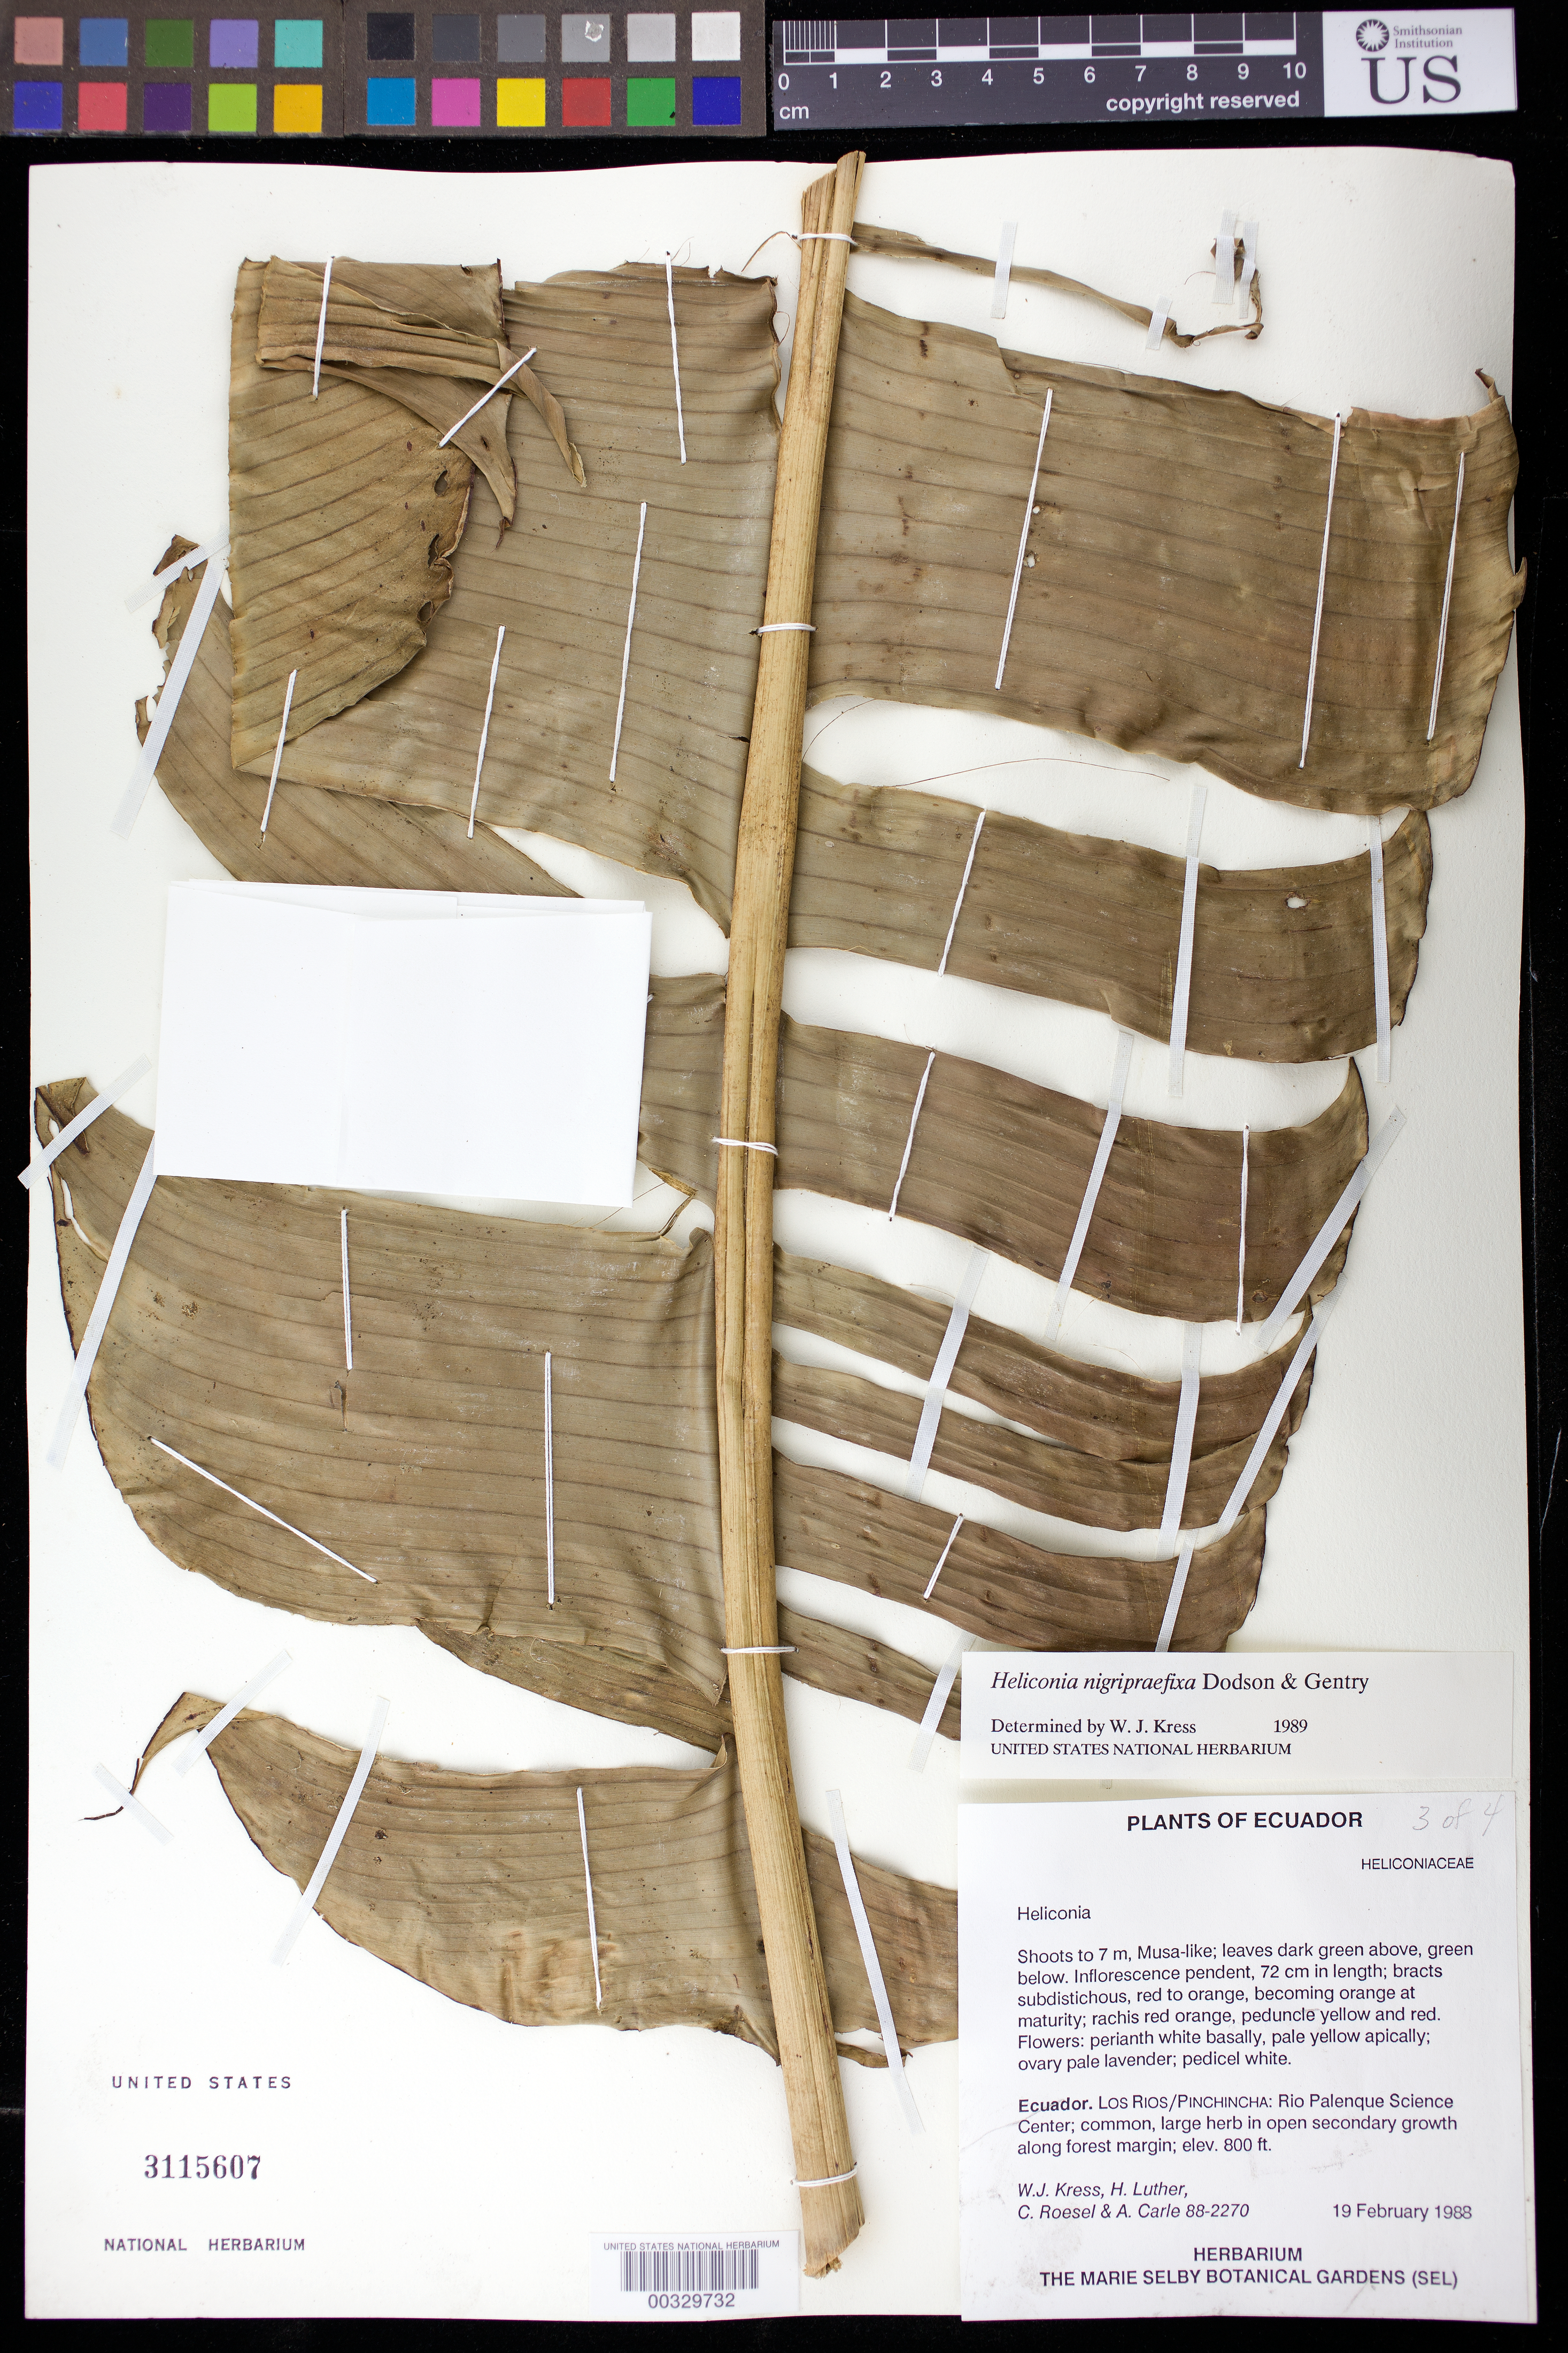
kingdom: Plantae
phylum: Tracheophyta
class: Liliopsida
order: Zingiberales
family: Heliconiaceae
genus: Heliconia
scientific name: Heliconia nigripraefixa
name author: Dodson & Gentry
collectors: W. J. Kress, Harry E. Luther, C. S. Roesel & A. Carle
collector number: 88-2270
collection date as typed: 19 Feb 1988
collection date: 1988-02-19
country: Ecuador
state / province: Los Ríos / Pichincha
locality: Rio palenque science center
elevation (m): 244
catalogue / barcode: US 3115607